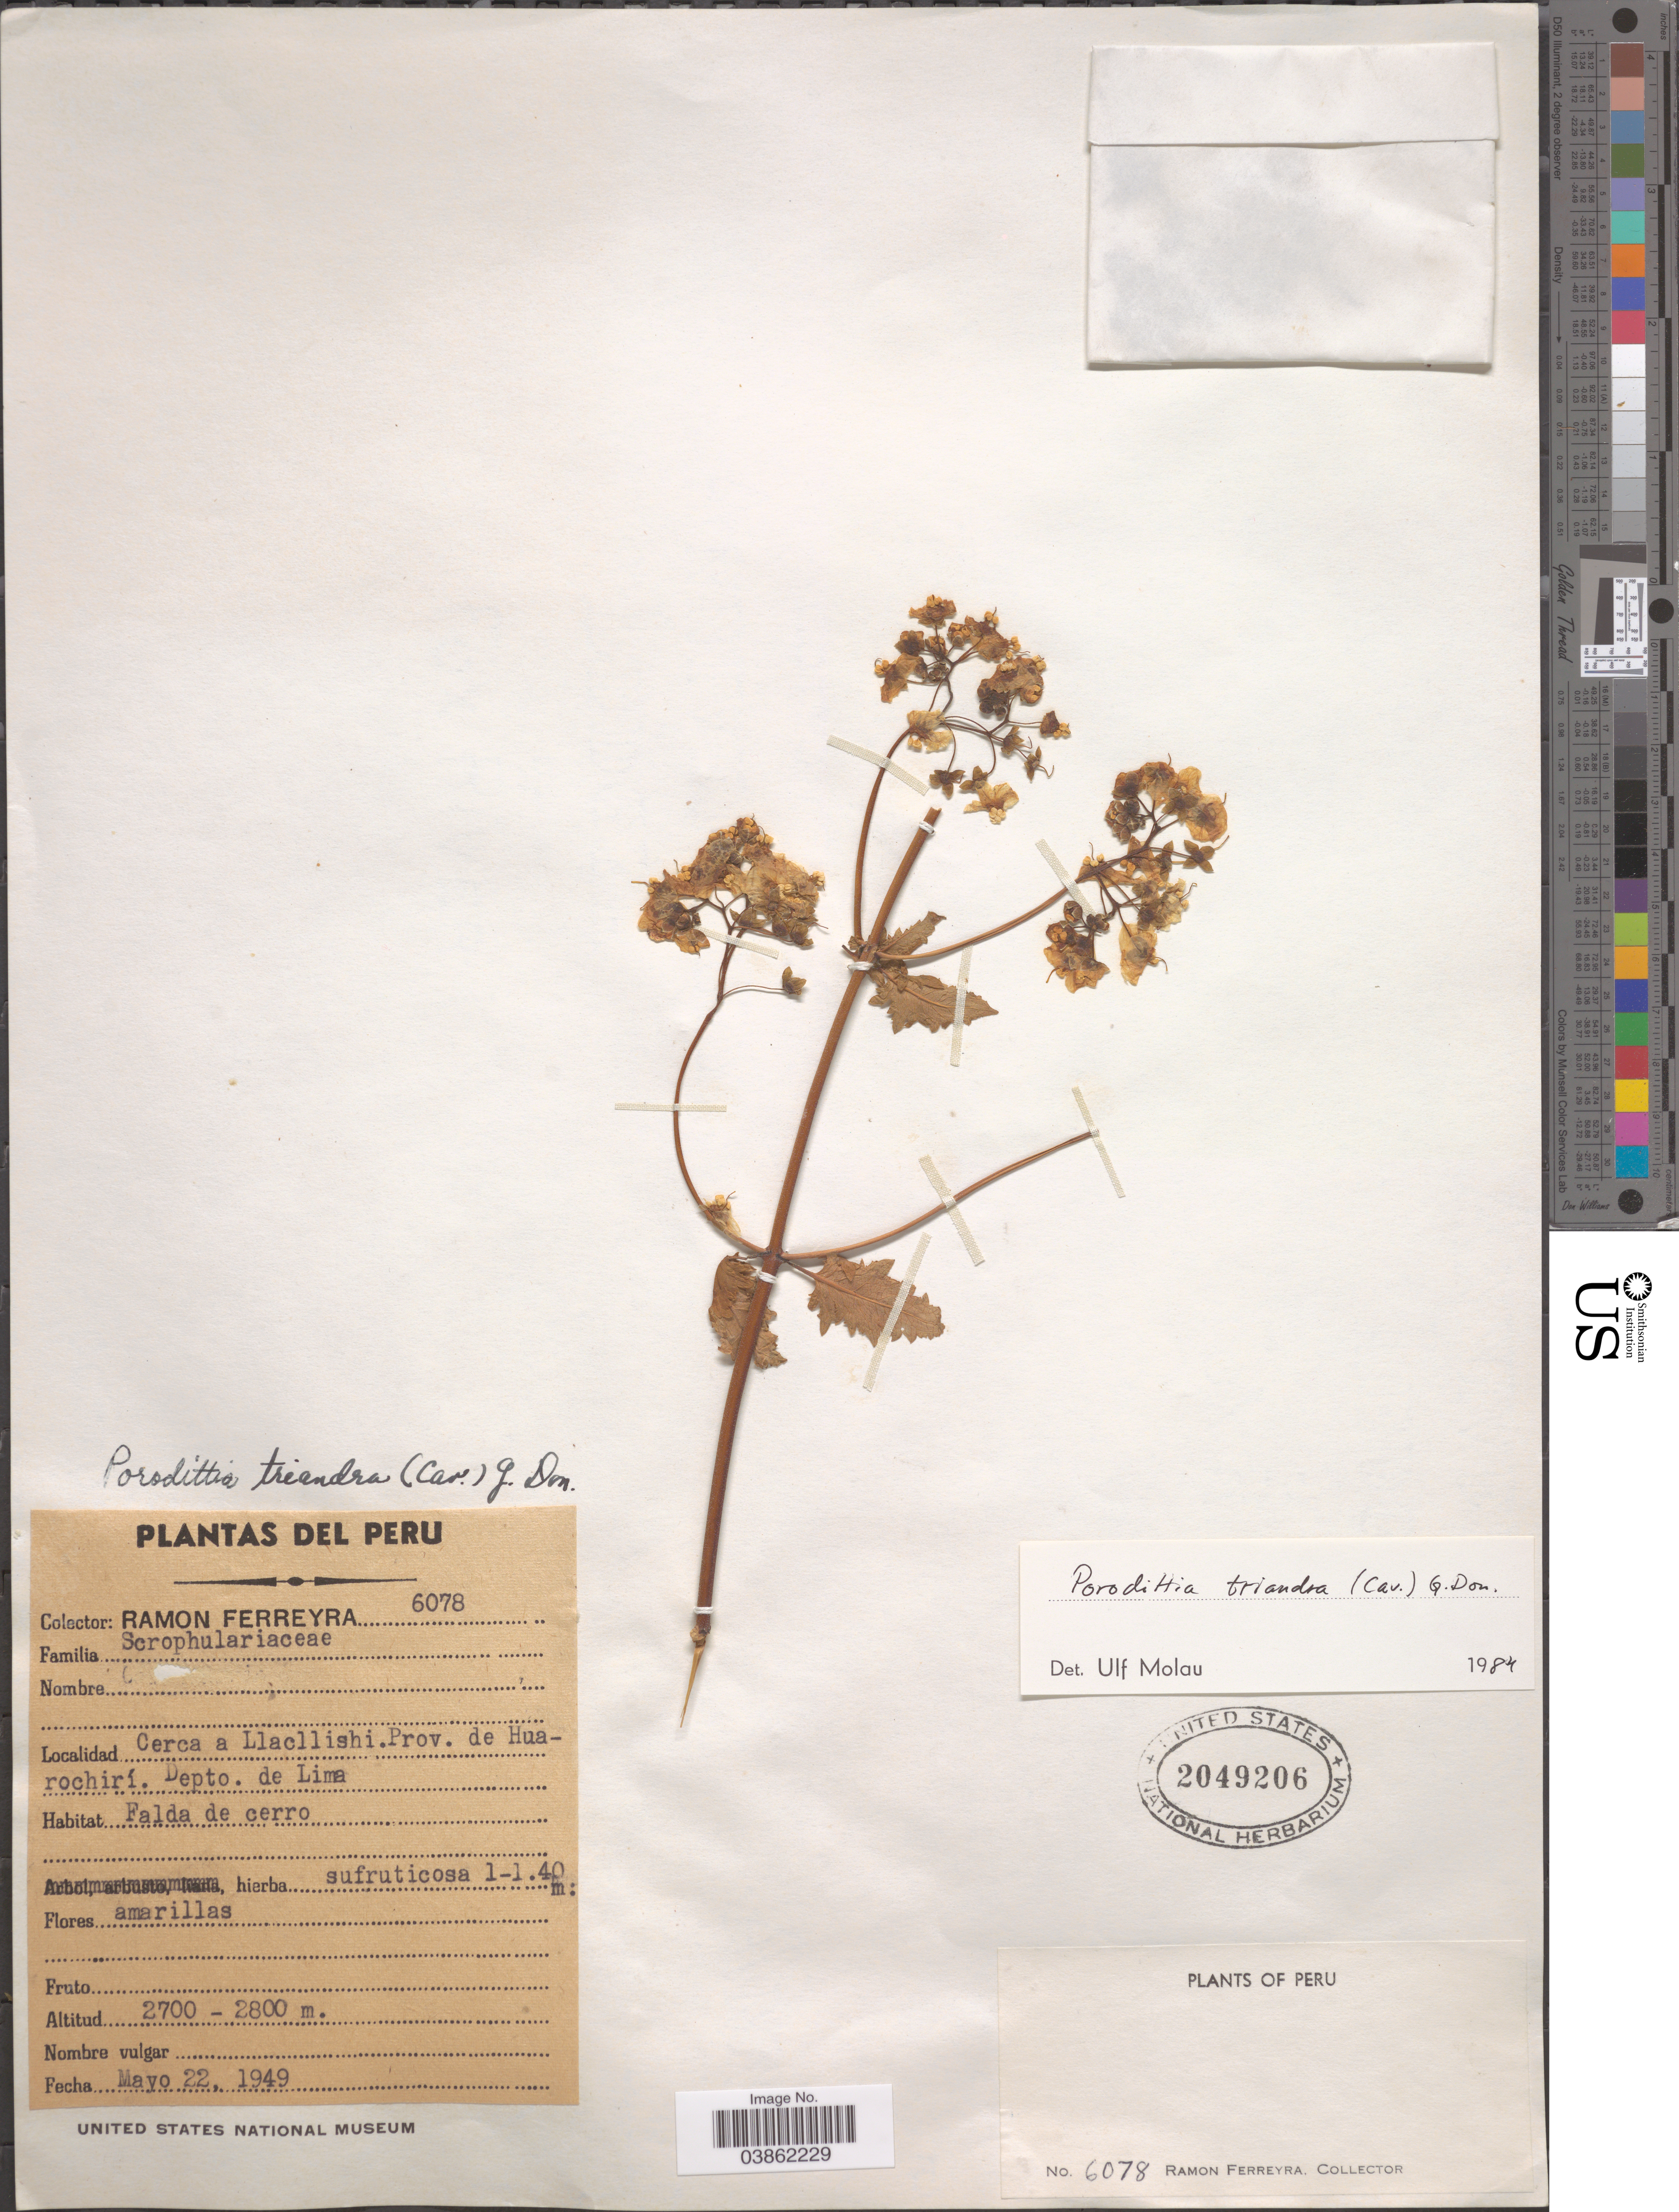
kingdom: Plantae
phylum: Tracheophyta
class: Magnoliopsida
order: Lamiales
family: Calceolariaceae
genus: Porodittia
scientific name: Porodittia triandra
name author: G. Don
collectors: R. A. Ferreyra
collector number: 6078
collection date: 1949-05-22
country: Peru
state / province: Lima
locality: Cerca a Llacllishi.Prov. de Huarochirí. Depto. de Lima.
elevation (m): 2700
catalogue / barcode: US 2049206